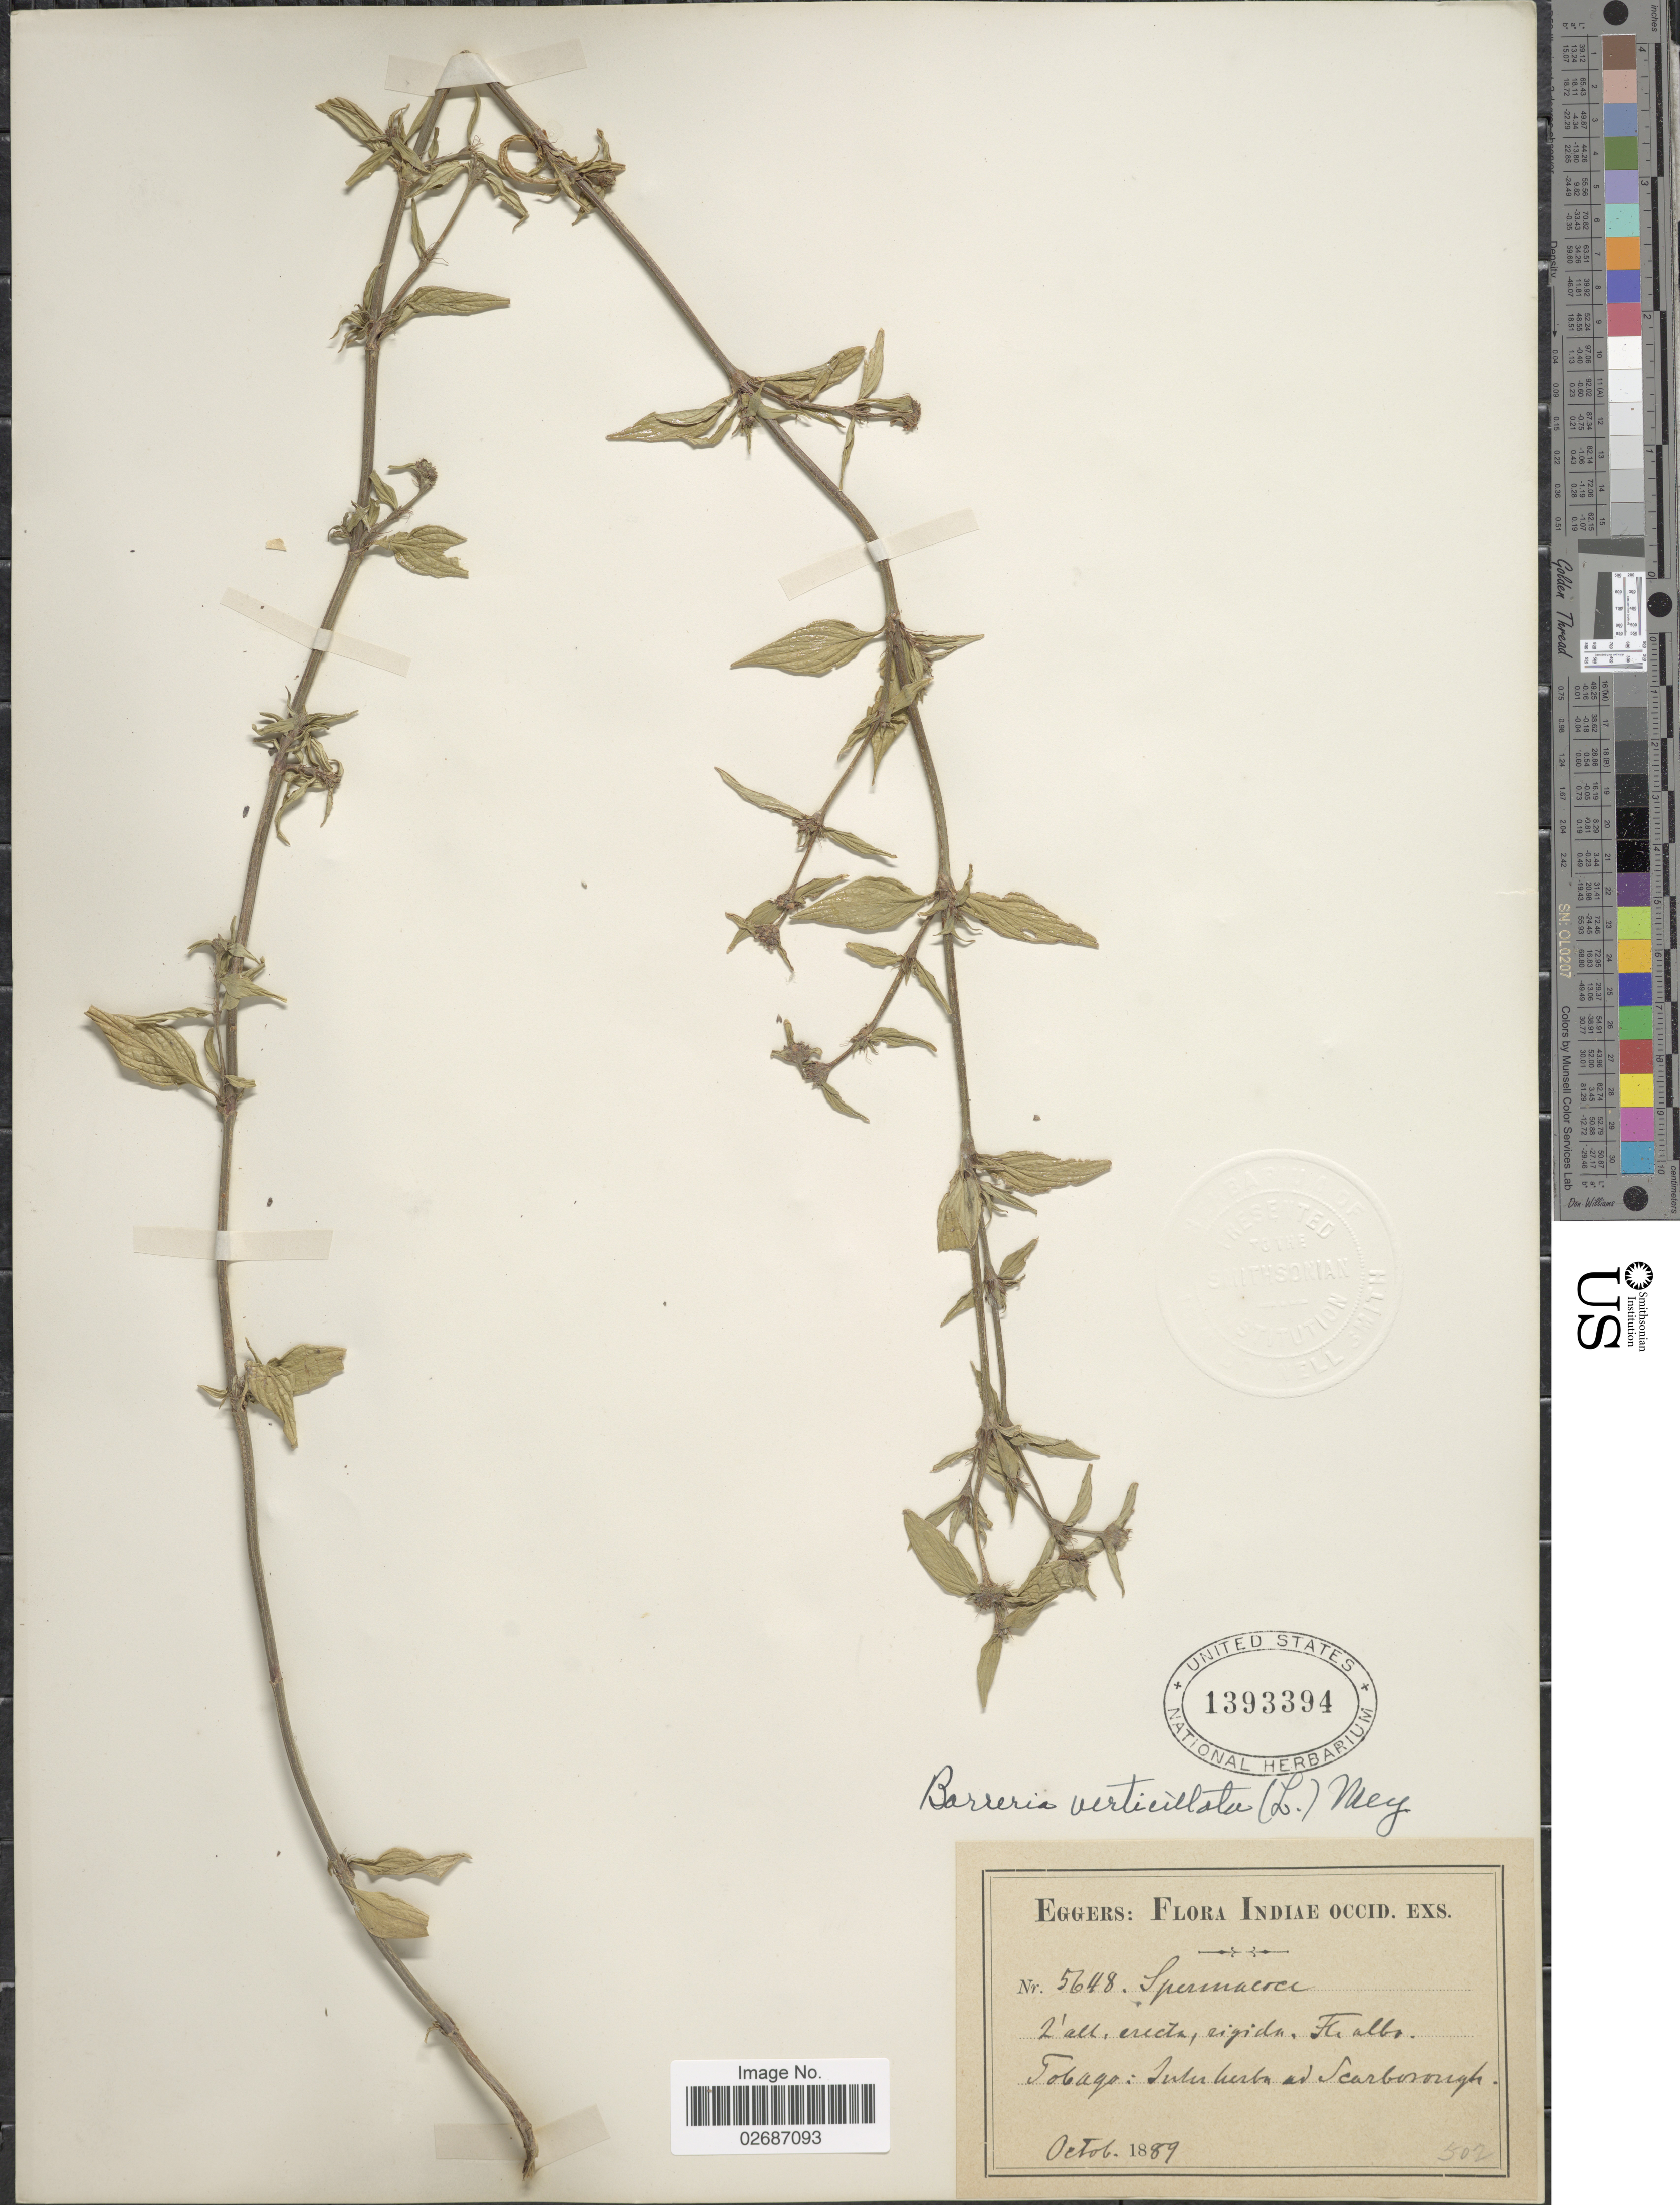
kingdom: Plantae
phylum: Tracheophyta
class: Magnoliopsida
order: Gentianales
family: Rubiaceae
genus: Borreria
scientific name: Borreria verticillata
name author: (L.) G. Mey.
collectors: -. Eggers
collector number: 5648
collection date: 1889-10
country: Trinidad and Tobago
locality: Indiae Occid. Tobago: Inter herba ad Scarborough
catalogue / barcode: US 1393394